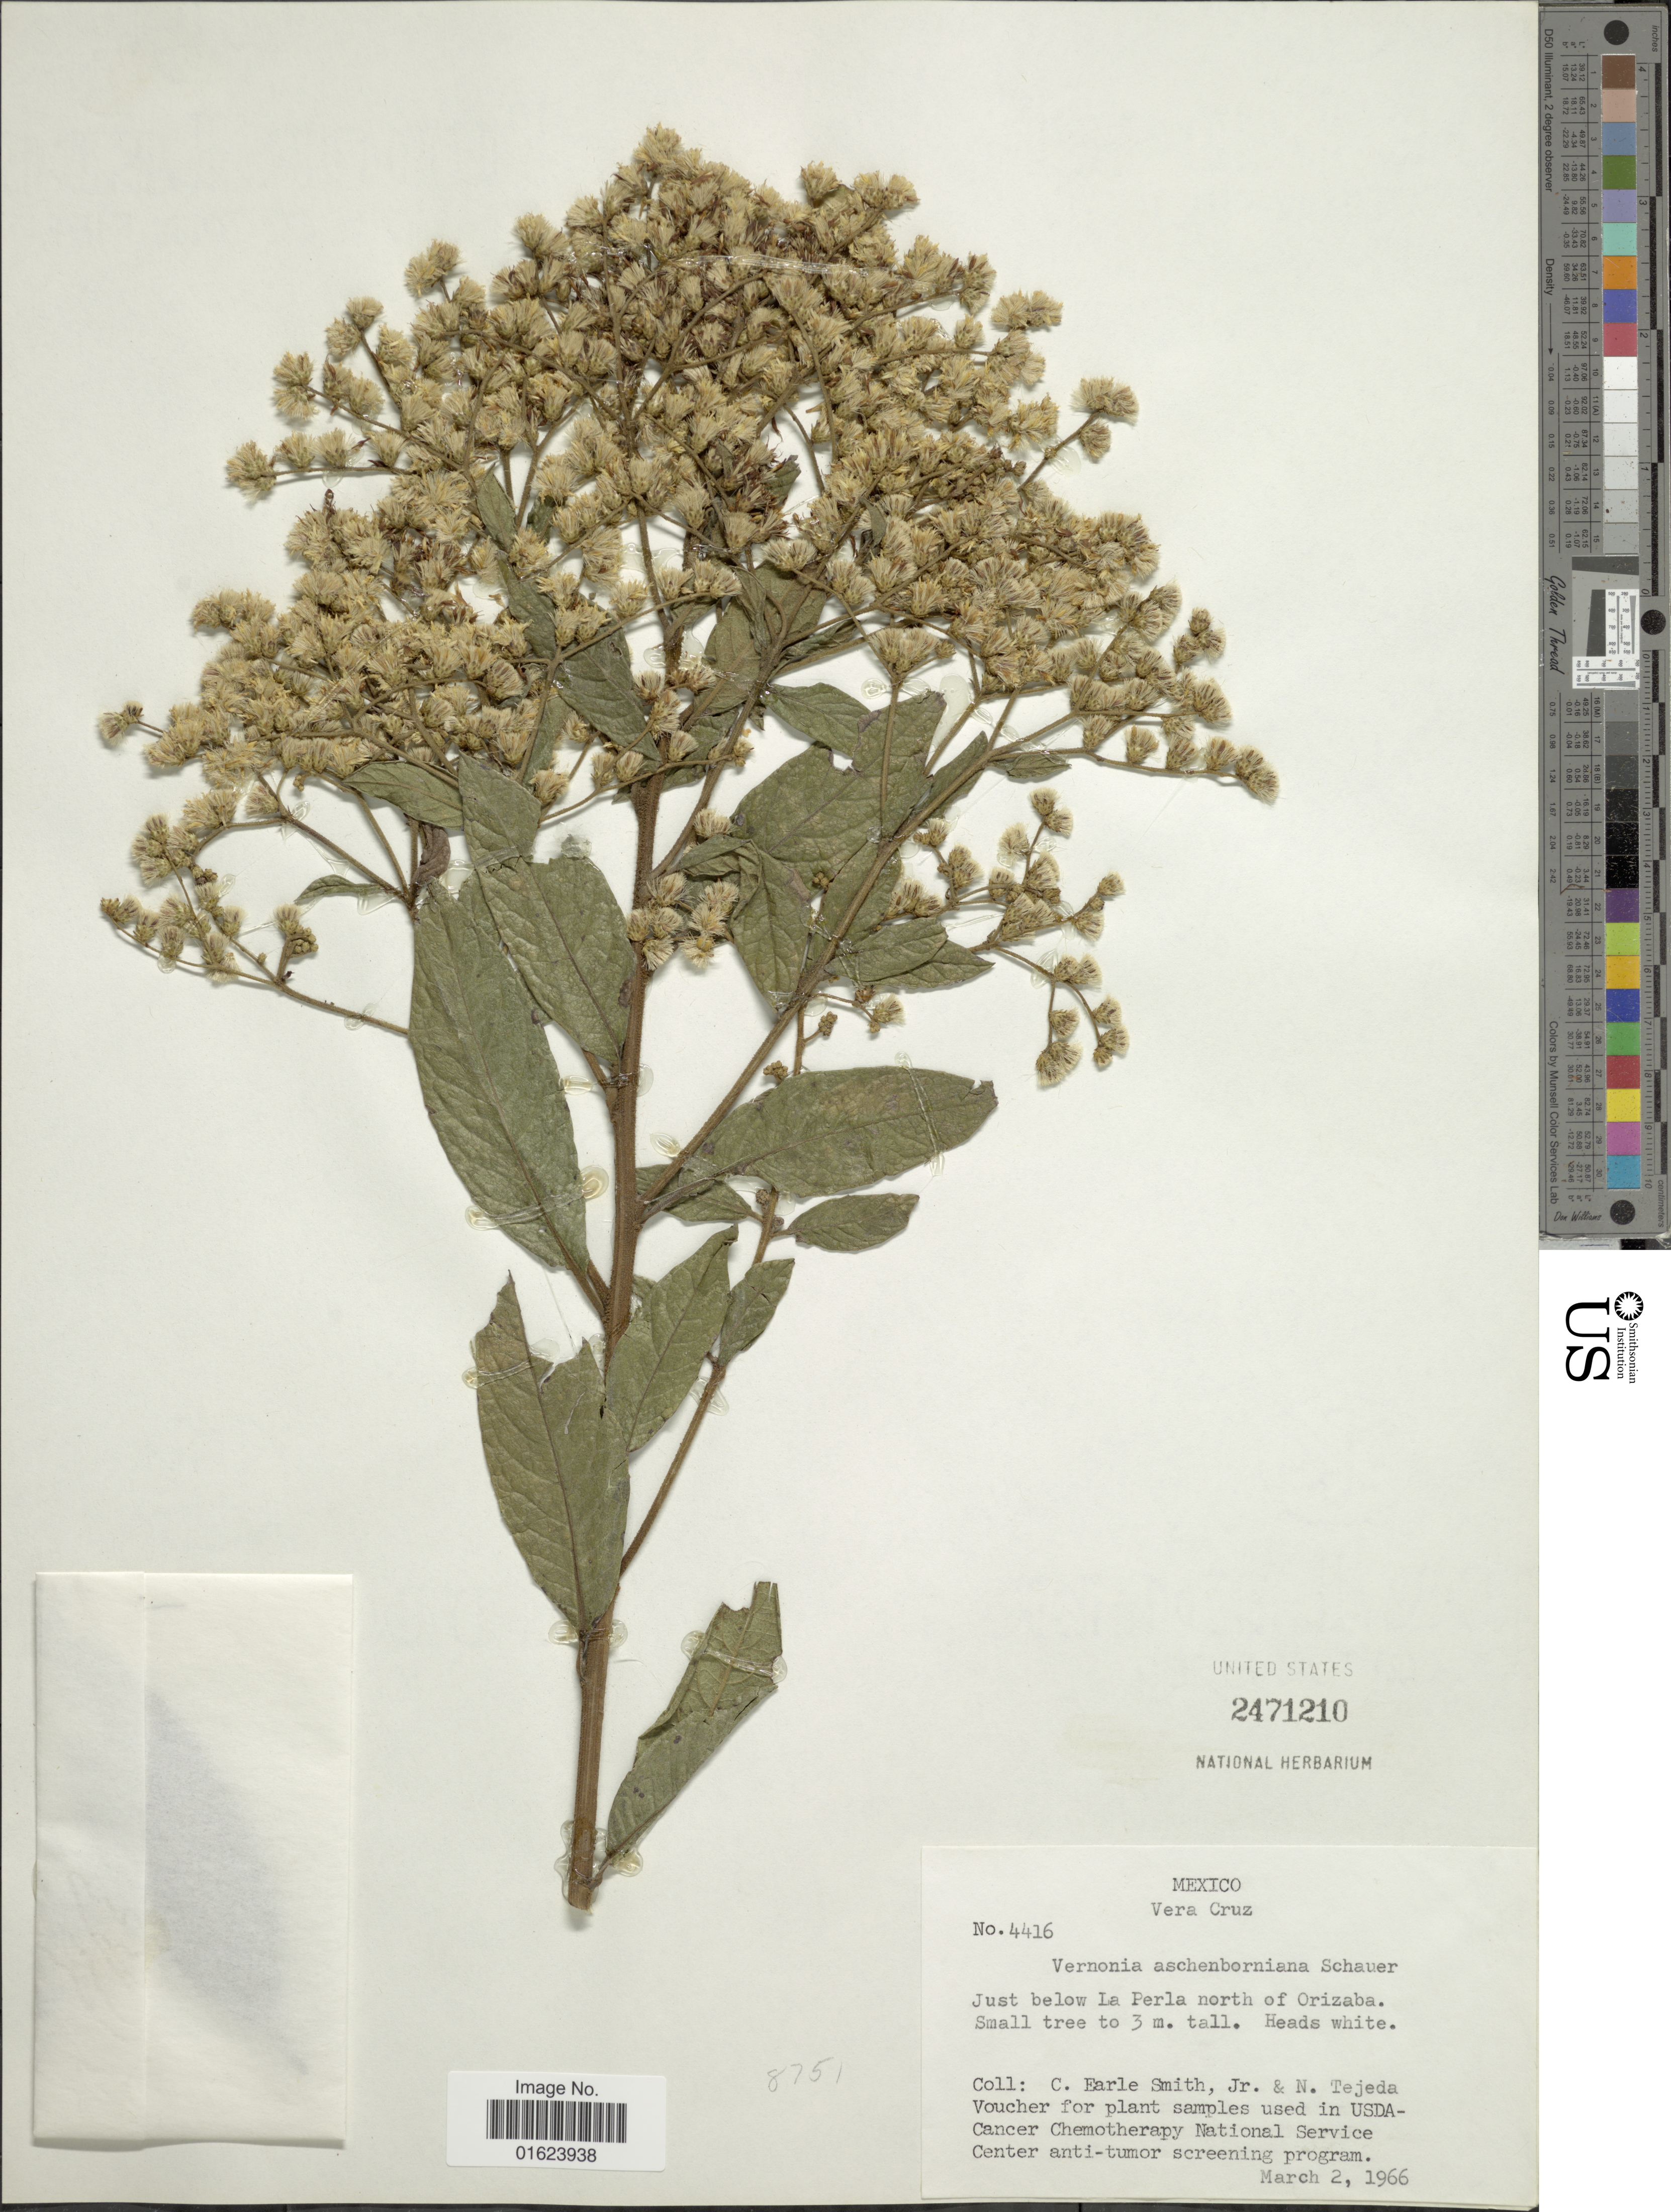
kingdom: Plantae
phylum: Tracheophyta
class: Magnoliopsida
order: Asterales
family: Asteraceae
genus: Vernonanthura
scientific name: Vernonanthura patens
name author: (Kunth) H. Rob.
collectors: C. E. Smith Jr. & N. Tejeda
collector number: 4416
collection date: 1966-03-02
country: Mexico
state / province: Veracruz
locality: Mexico, Vera Cruz. Just below La Perla north of Orizaba,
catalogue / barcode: US 2471210